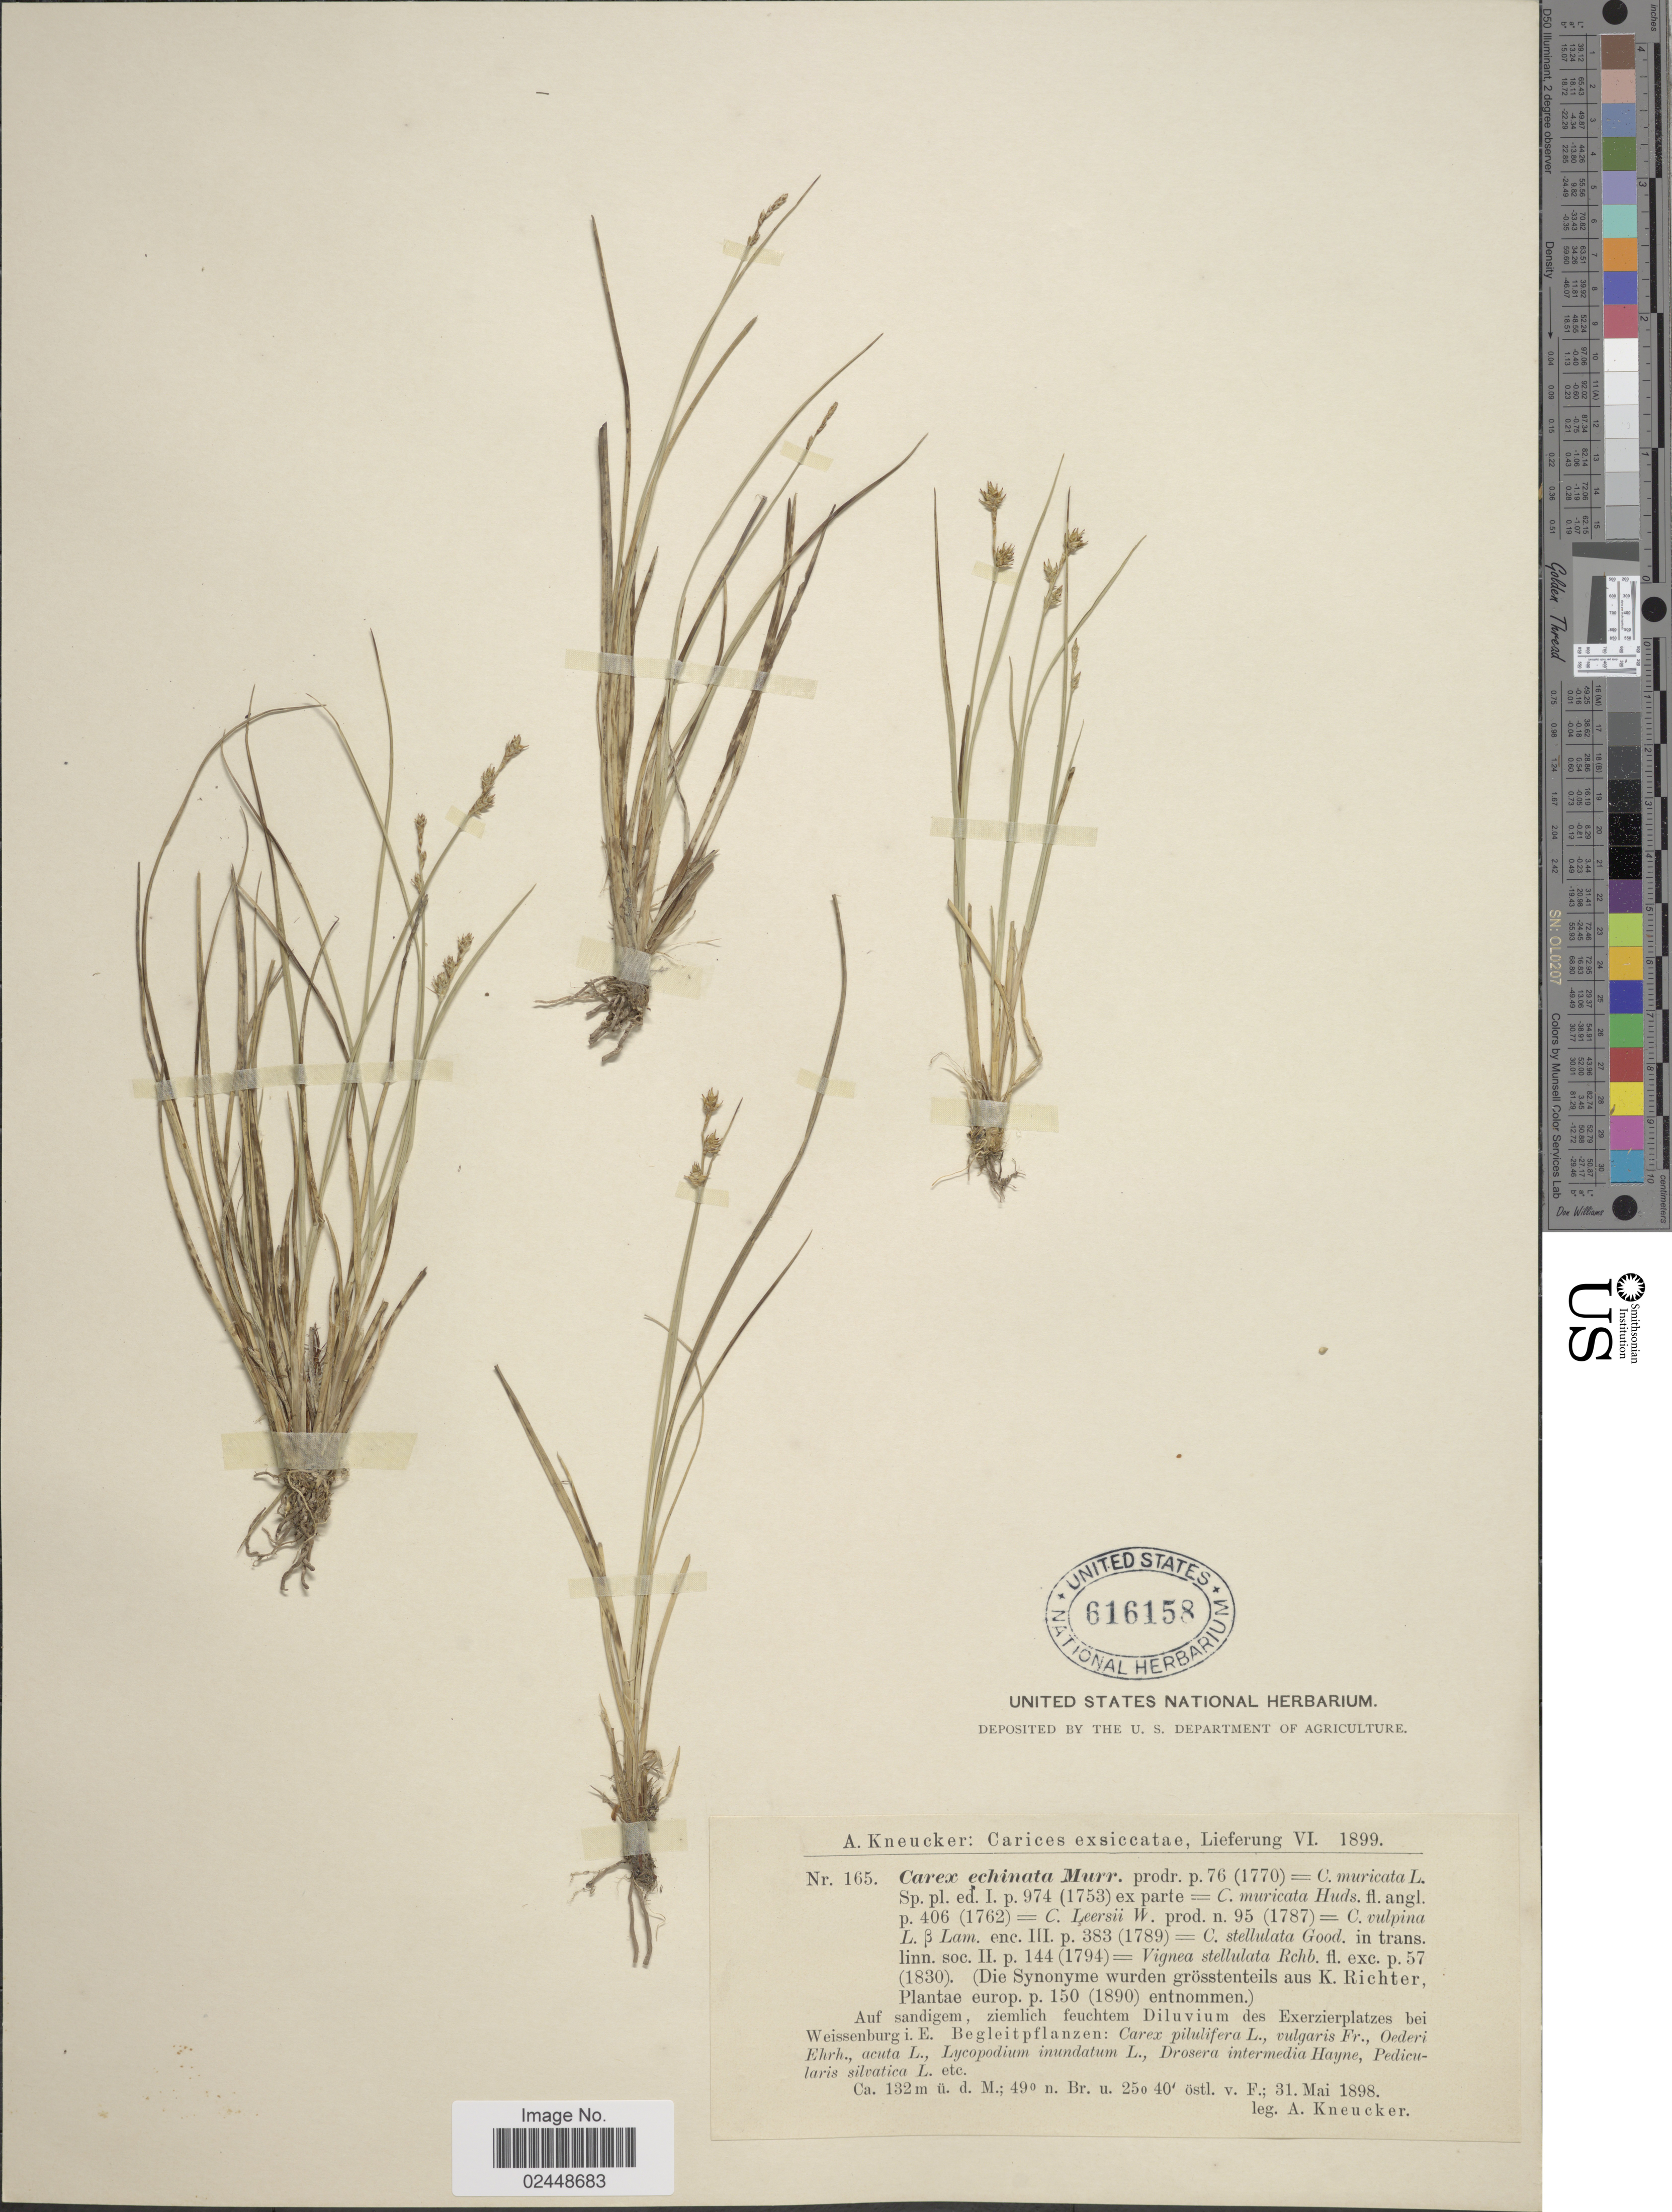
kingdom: Plantae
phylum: Tracheophyta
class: Liliopsida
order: Poales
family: Cyperaceae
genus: Carex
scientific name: Carex echinata subsp. echinata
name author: Murray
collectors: A. Kneucker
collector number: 165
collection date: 1898-05-31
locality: Auf sandigem, ziemlich feuchtem Diluvium des Exerzierplatzes bei Weissenburg i. E.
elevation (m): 132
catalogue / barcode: US 616158